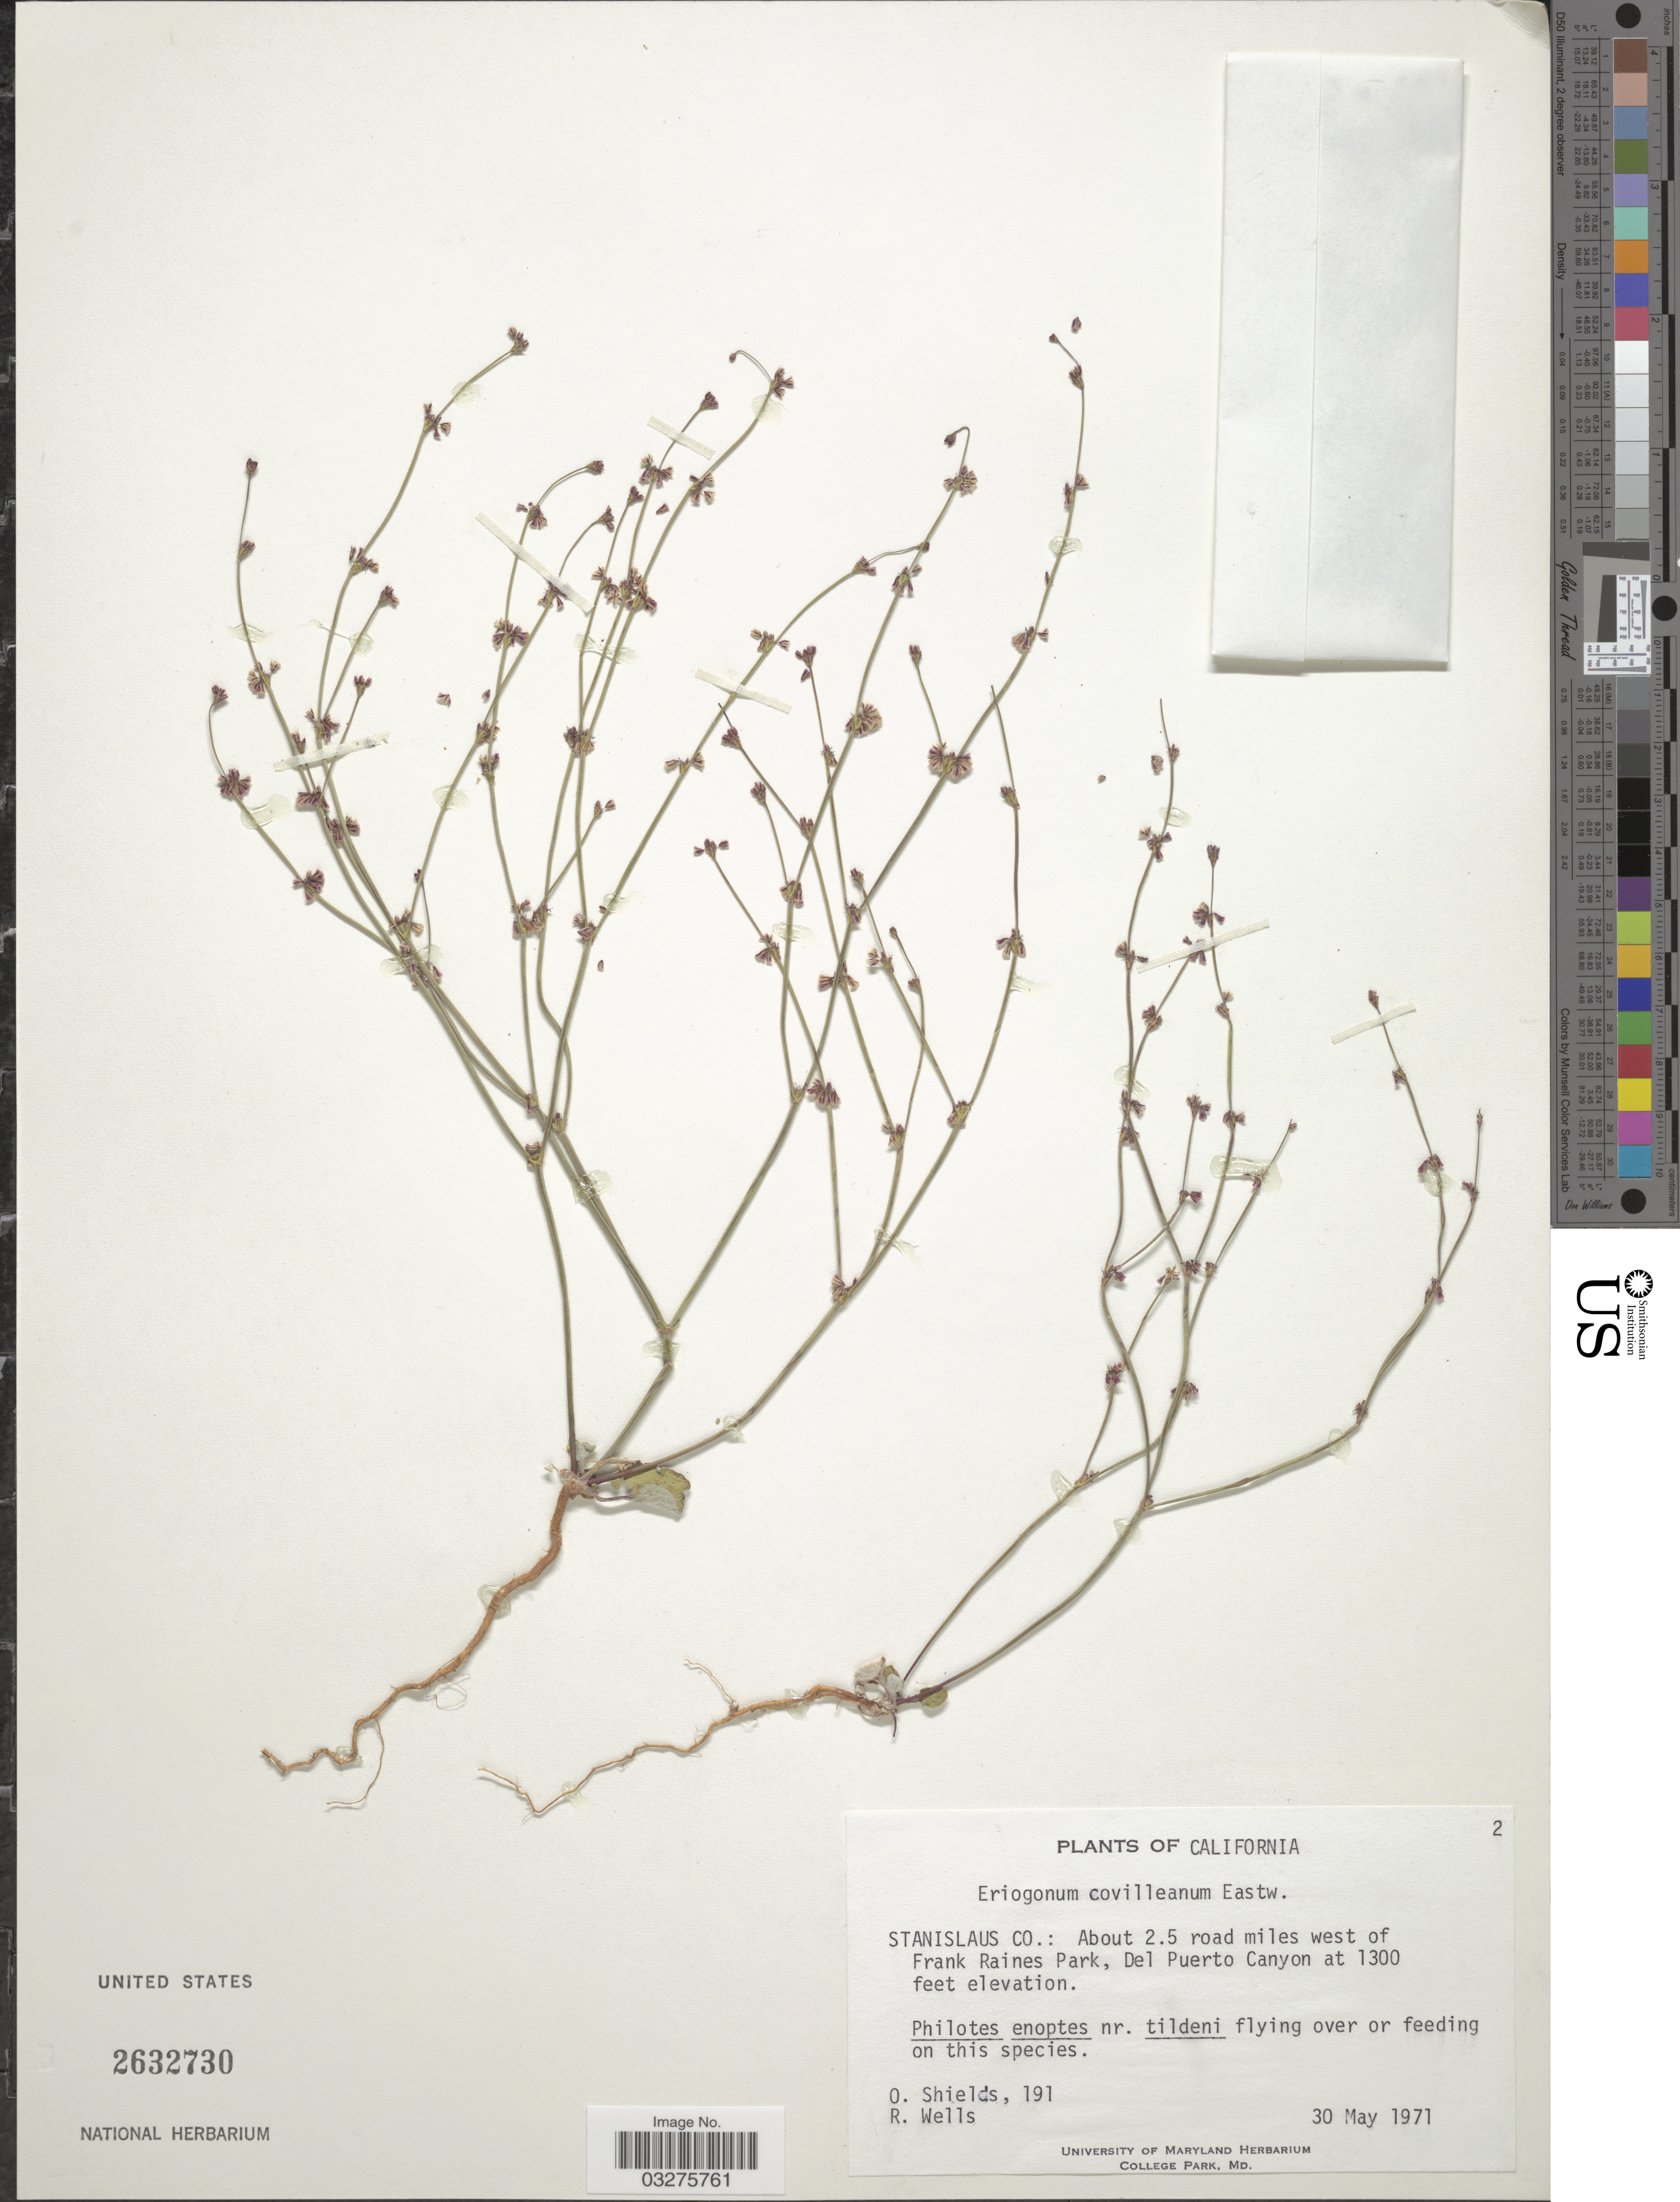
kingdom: Plantae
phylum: Tracheophyta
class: Magnoliopsida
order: Caryophyllales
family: Polygonaceae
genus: Eriogonum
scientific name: Eriogonum covilleanum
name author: Eastw.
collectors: O. Shields & R. Wells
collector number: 191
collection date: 1971-05-30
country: United States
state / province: California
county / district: Stanislaus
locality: Stanislaus Co.: About 2.5 road miles west of Frank Raines Park, Del Puerto Canyon.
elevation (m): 396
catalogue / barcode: US 2632730